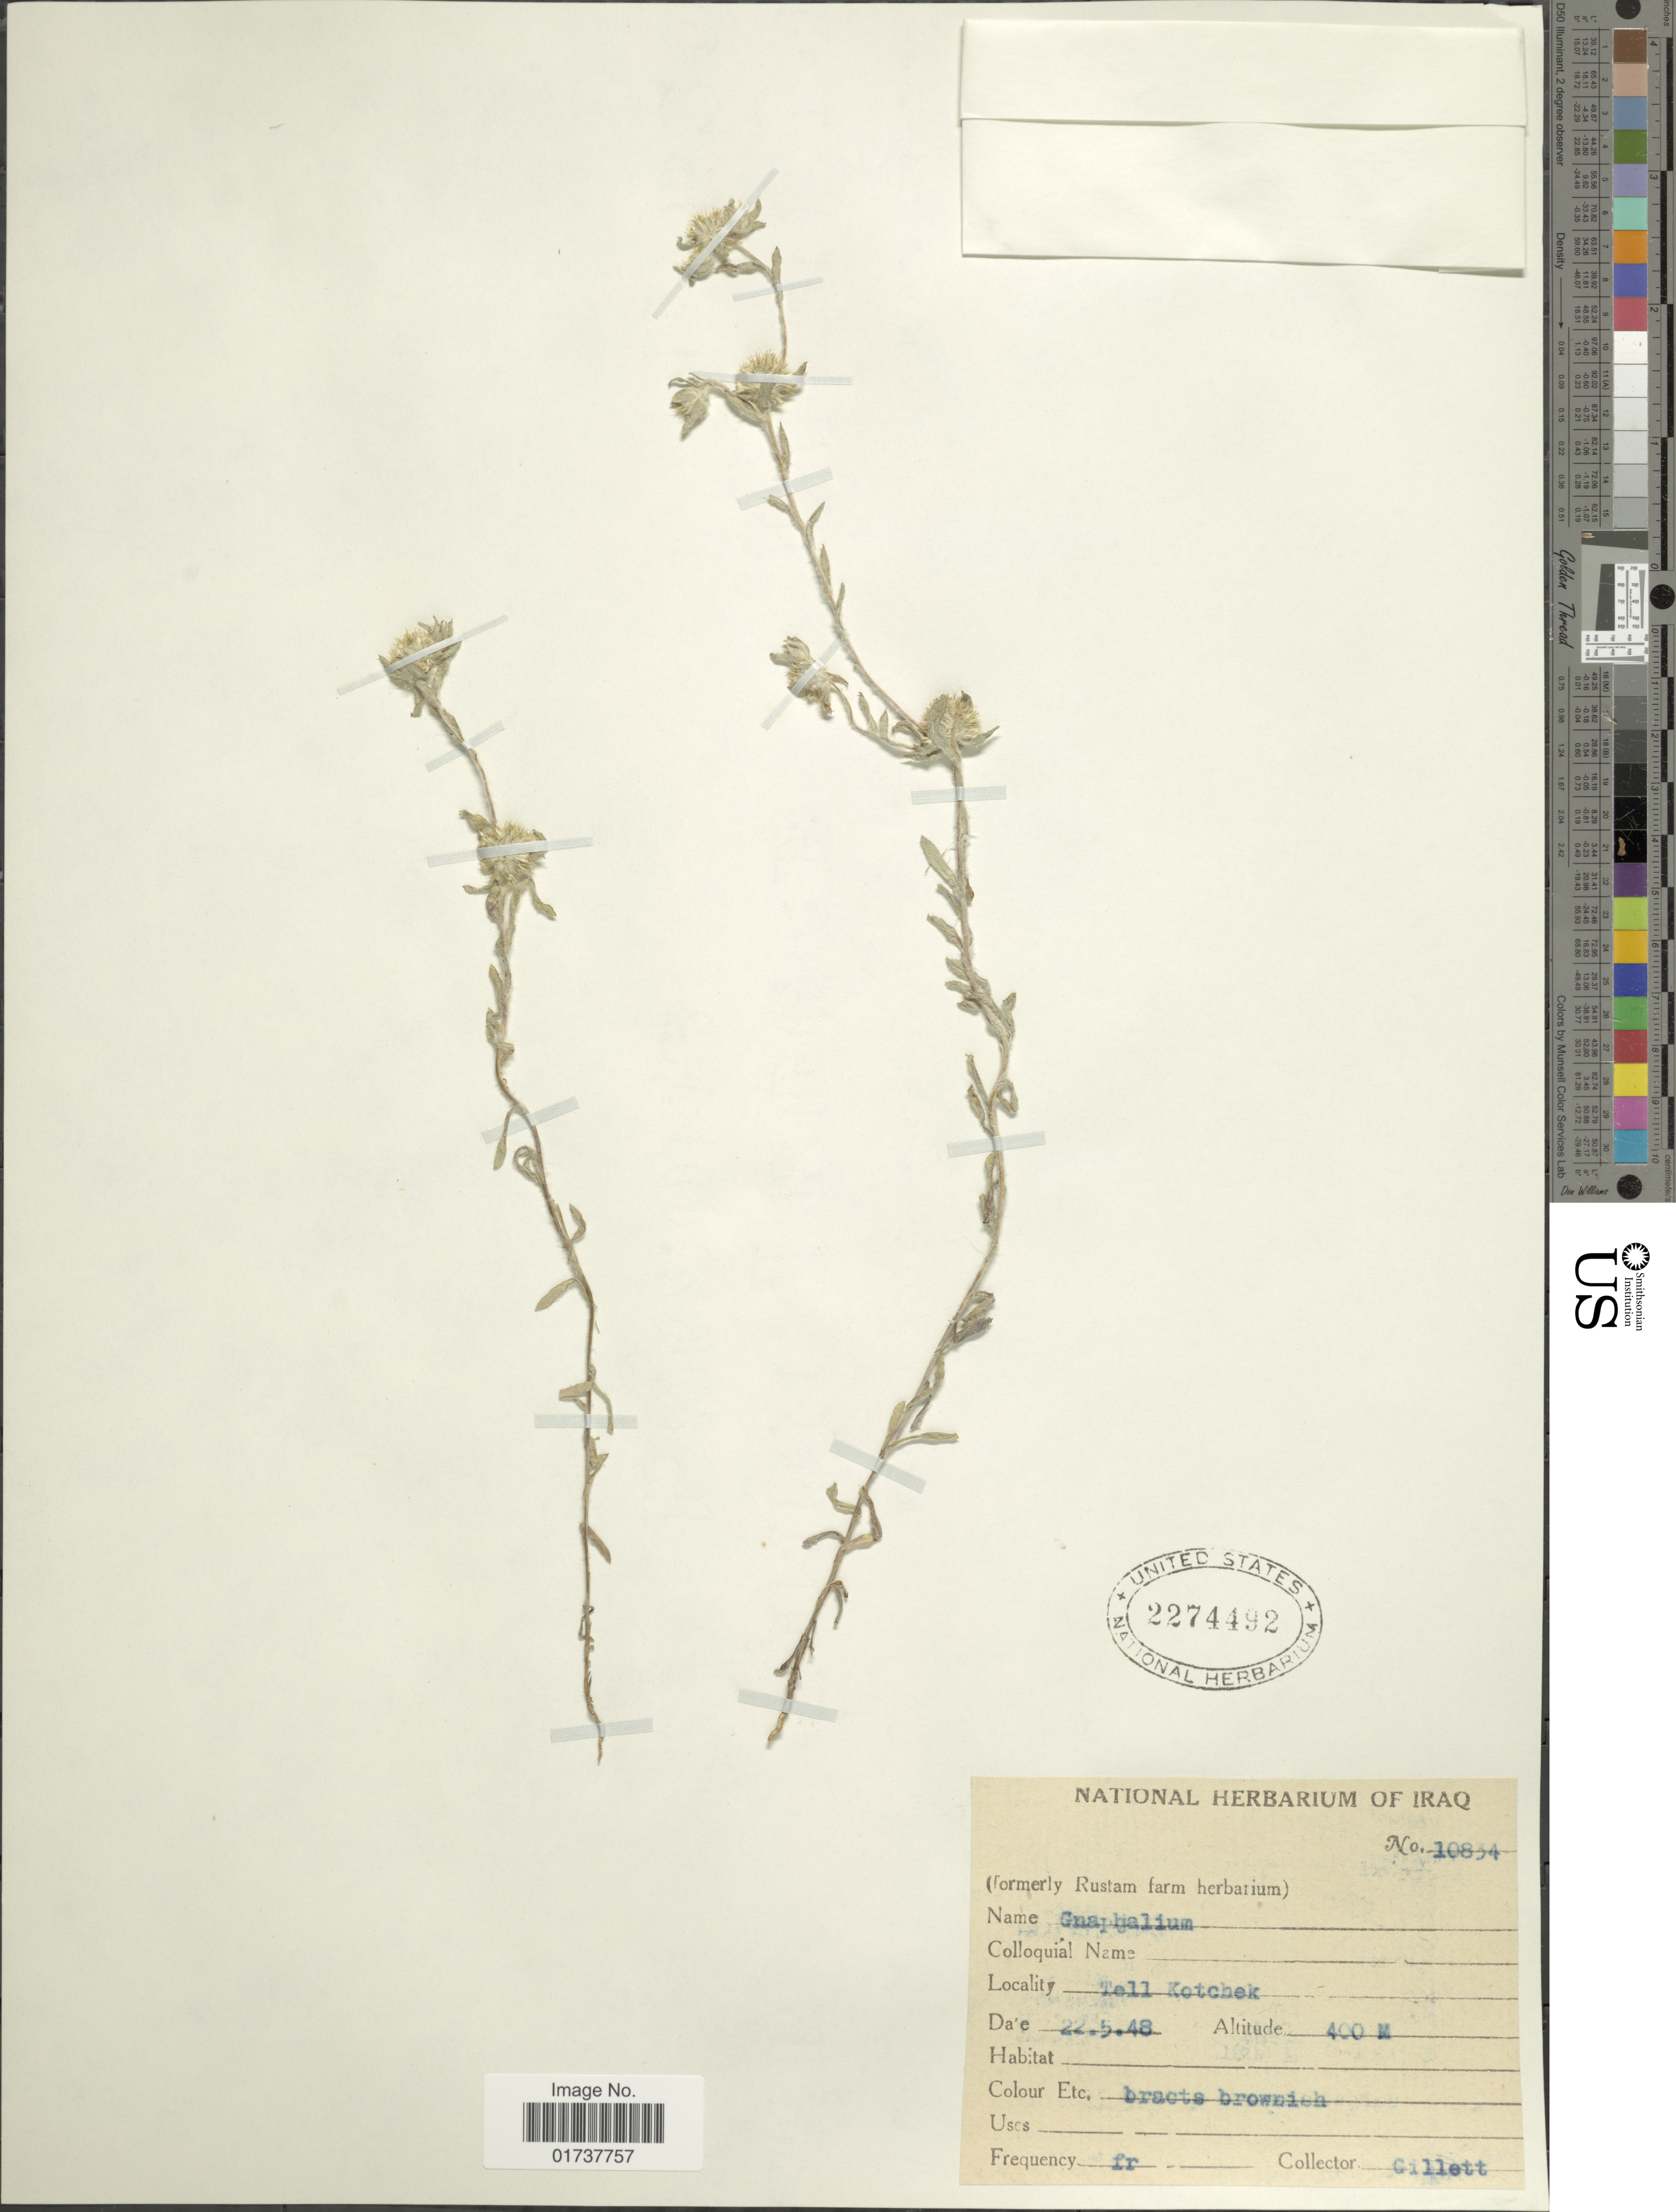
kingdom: Plantae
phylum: Tracheophyta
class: Magnoliopsida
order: Asterales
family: Asteraceae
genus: Gnaphalium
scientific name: Gnaphalium sp.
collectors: Gillett, --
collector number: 10834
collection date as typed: Transcribed d/m/y: 22/5/48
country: Syria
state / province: Al Hasakah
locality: Tell, Kotchek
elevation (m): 400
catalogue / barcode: US 2274492